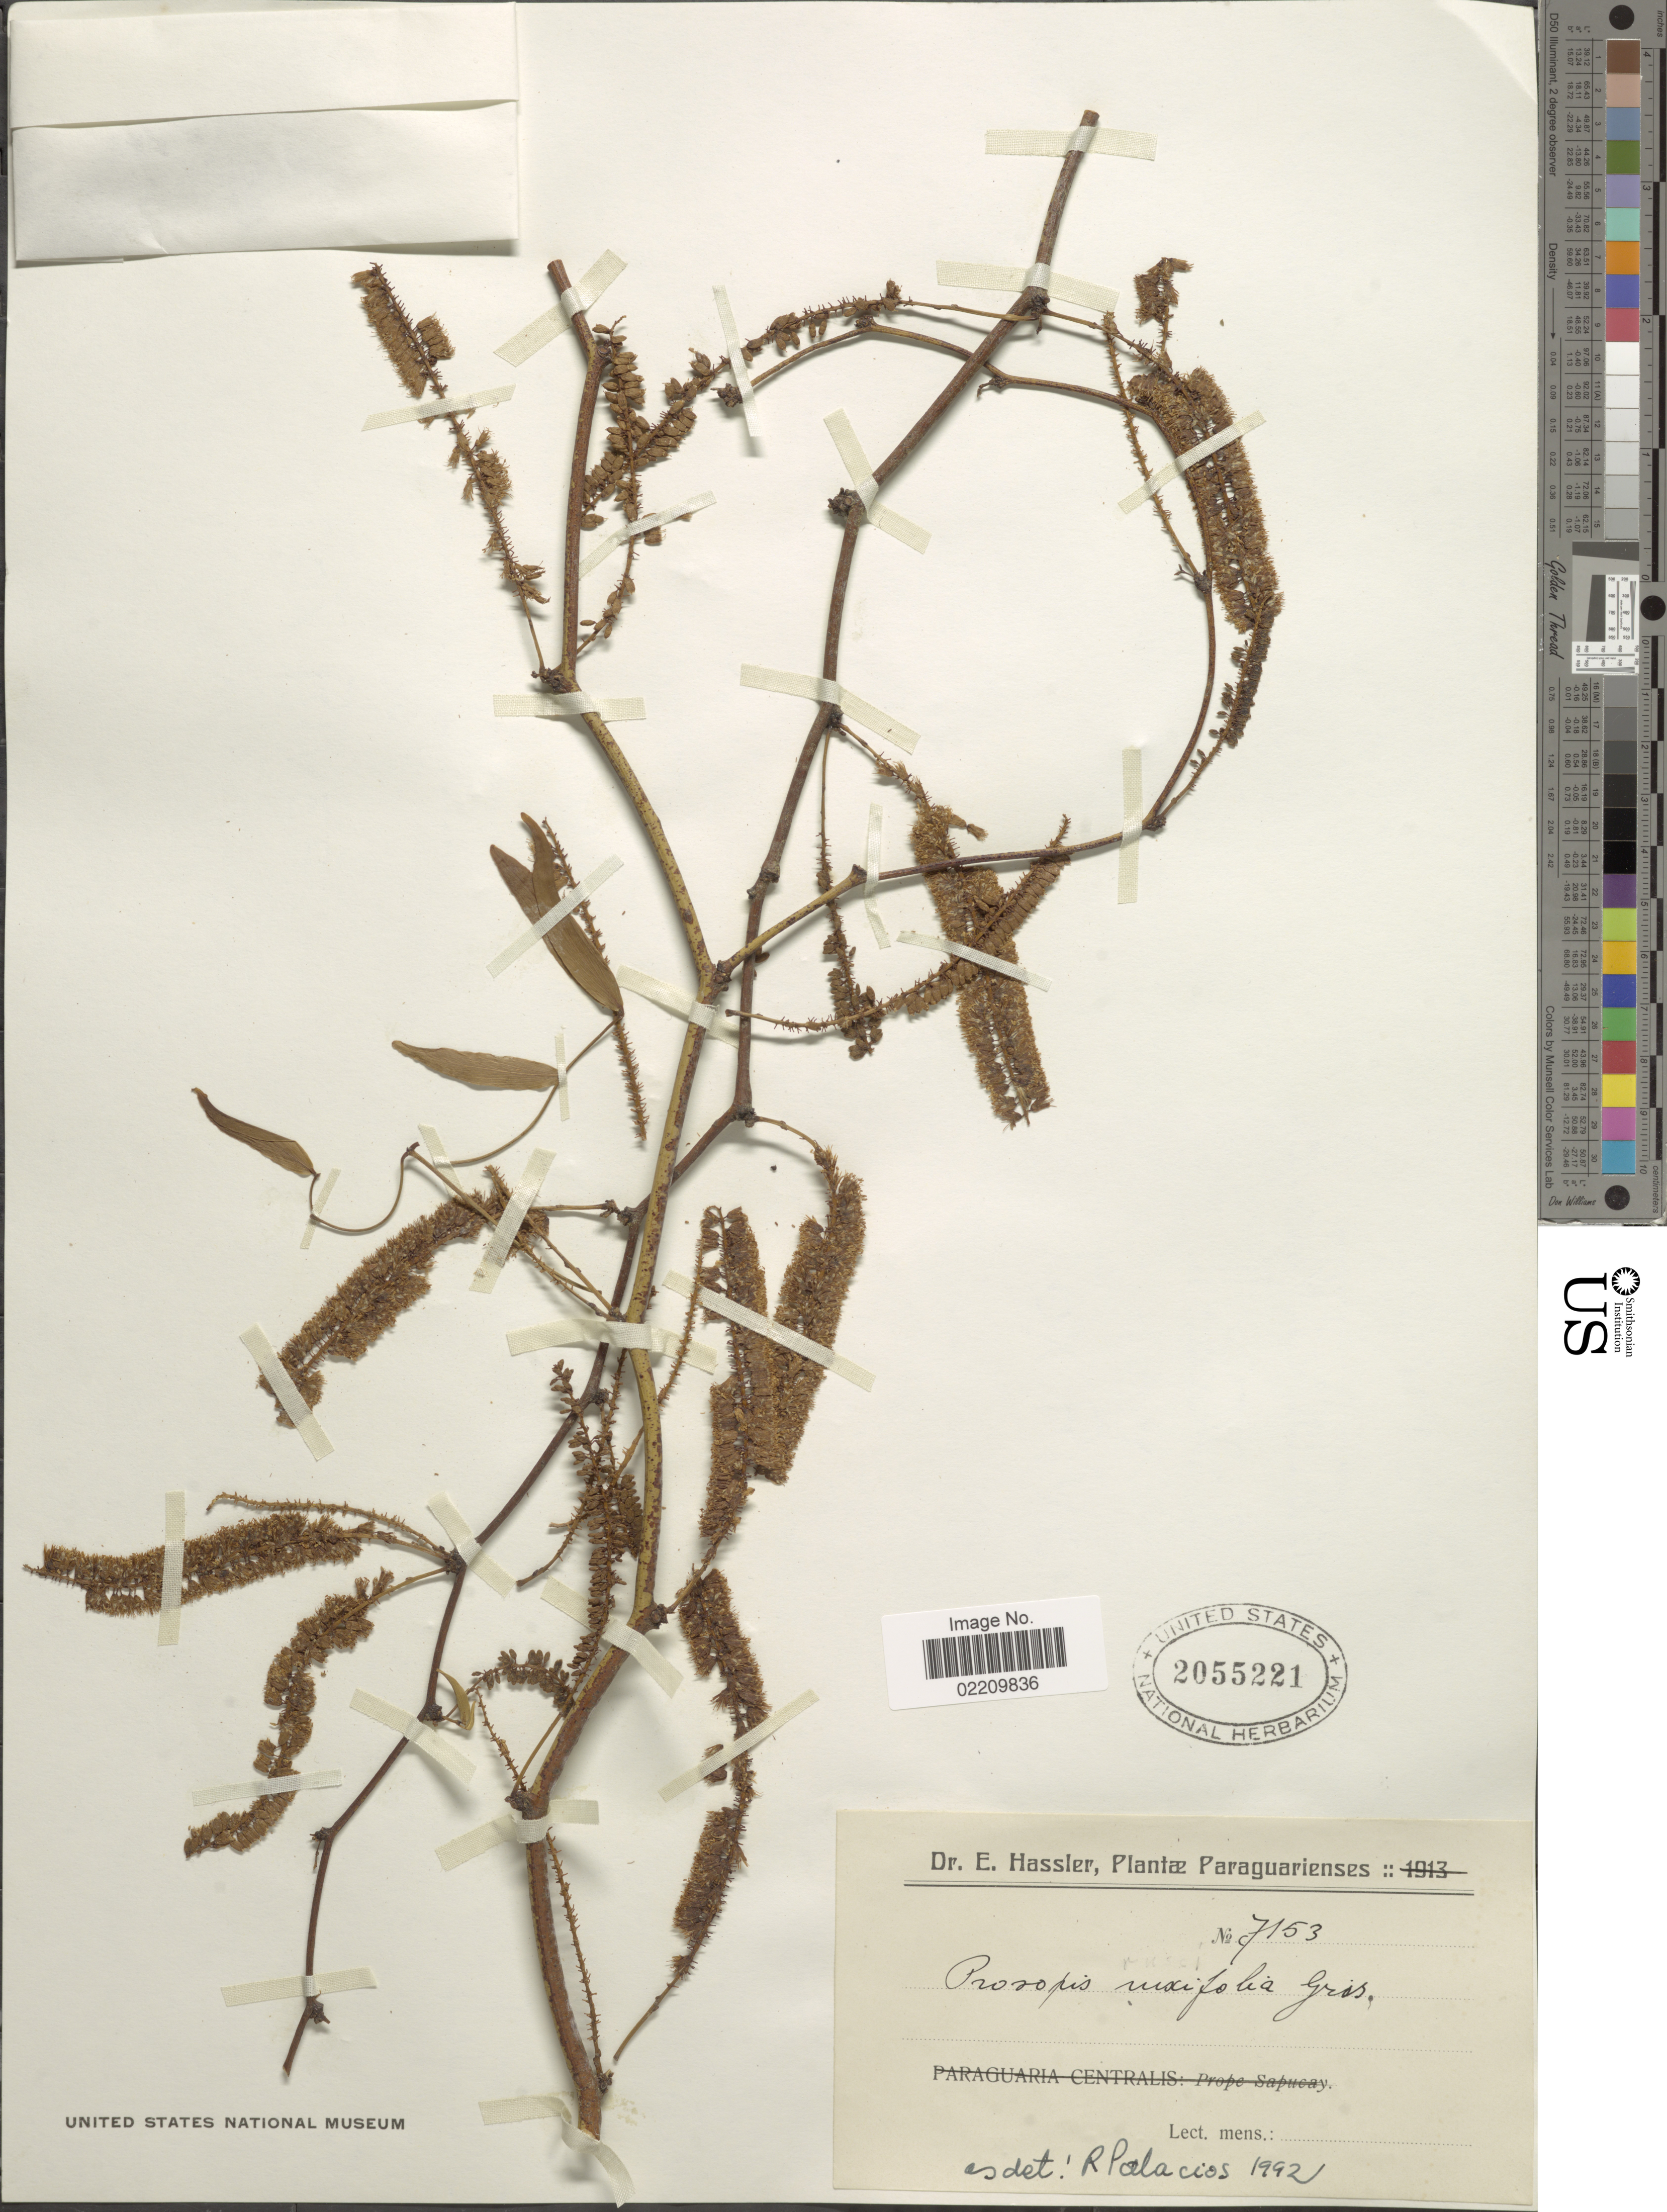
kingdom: Plantae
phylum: Tracheophyta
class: Magnoliopsida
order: Fabales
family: Fabaceae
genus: Neltuma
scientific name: Neltuma ruscifolia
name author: (Griseb.) C. E. Hughes & G.P. Lewis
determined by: Strong, Mark T., (BOT), Smithsonian Institution - National Museum of Natural History (UNITED STATES)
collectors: E. Hassler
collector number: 7153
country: Paraguay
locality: Paraguarienses.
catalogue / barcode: US 2055221